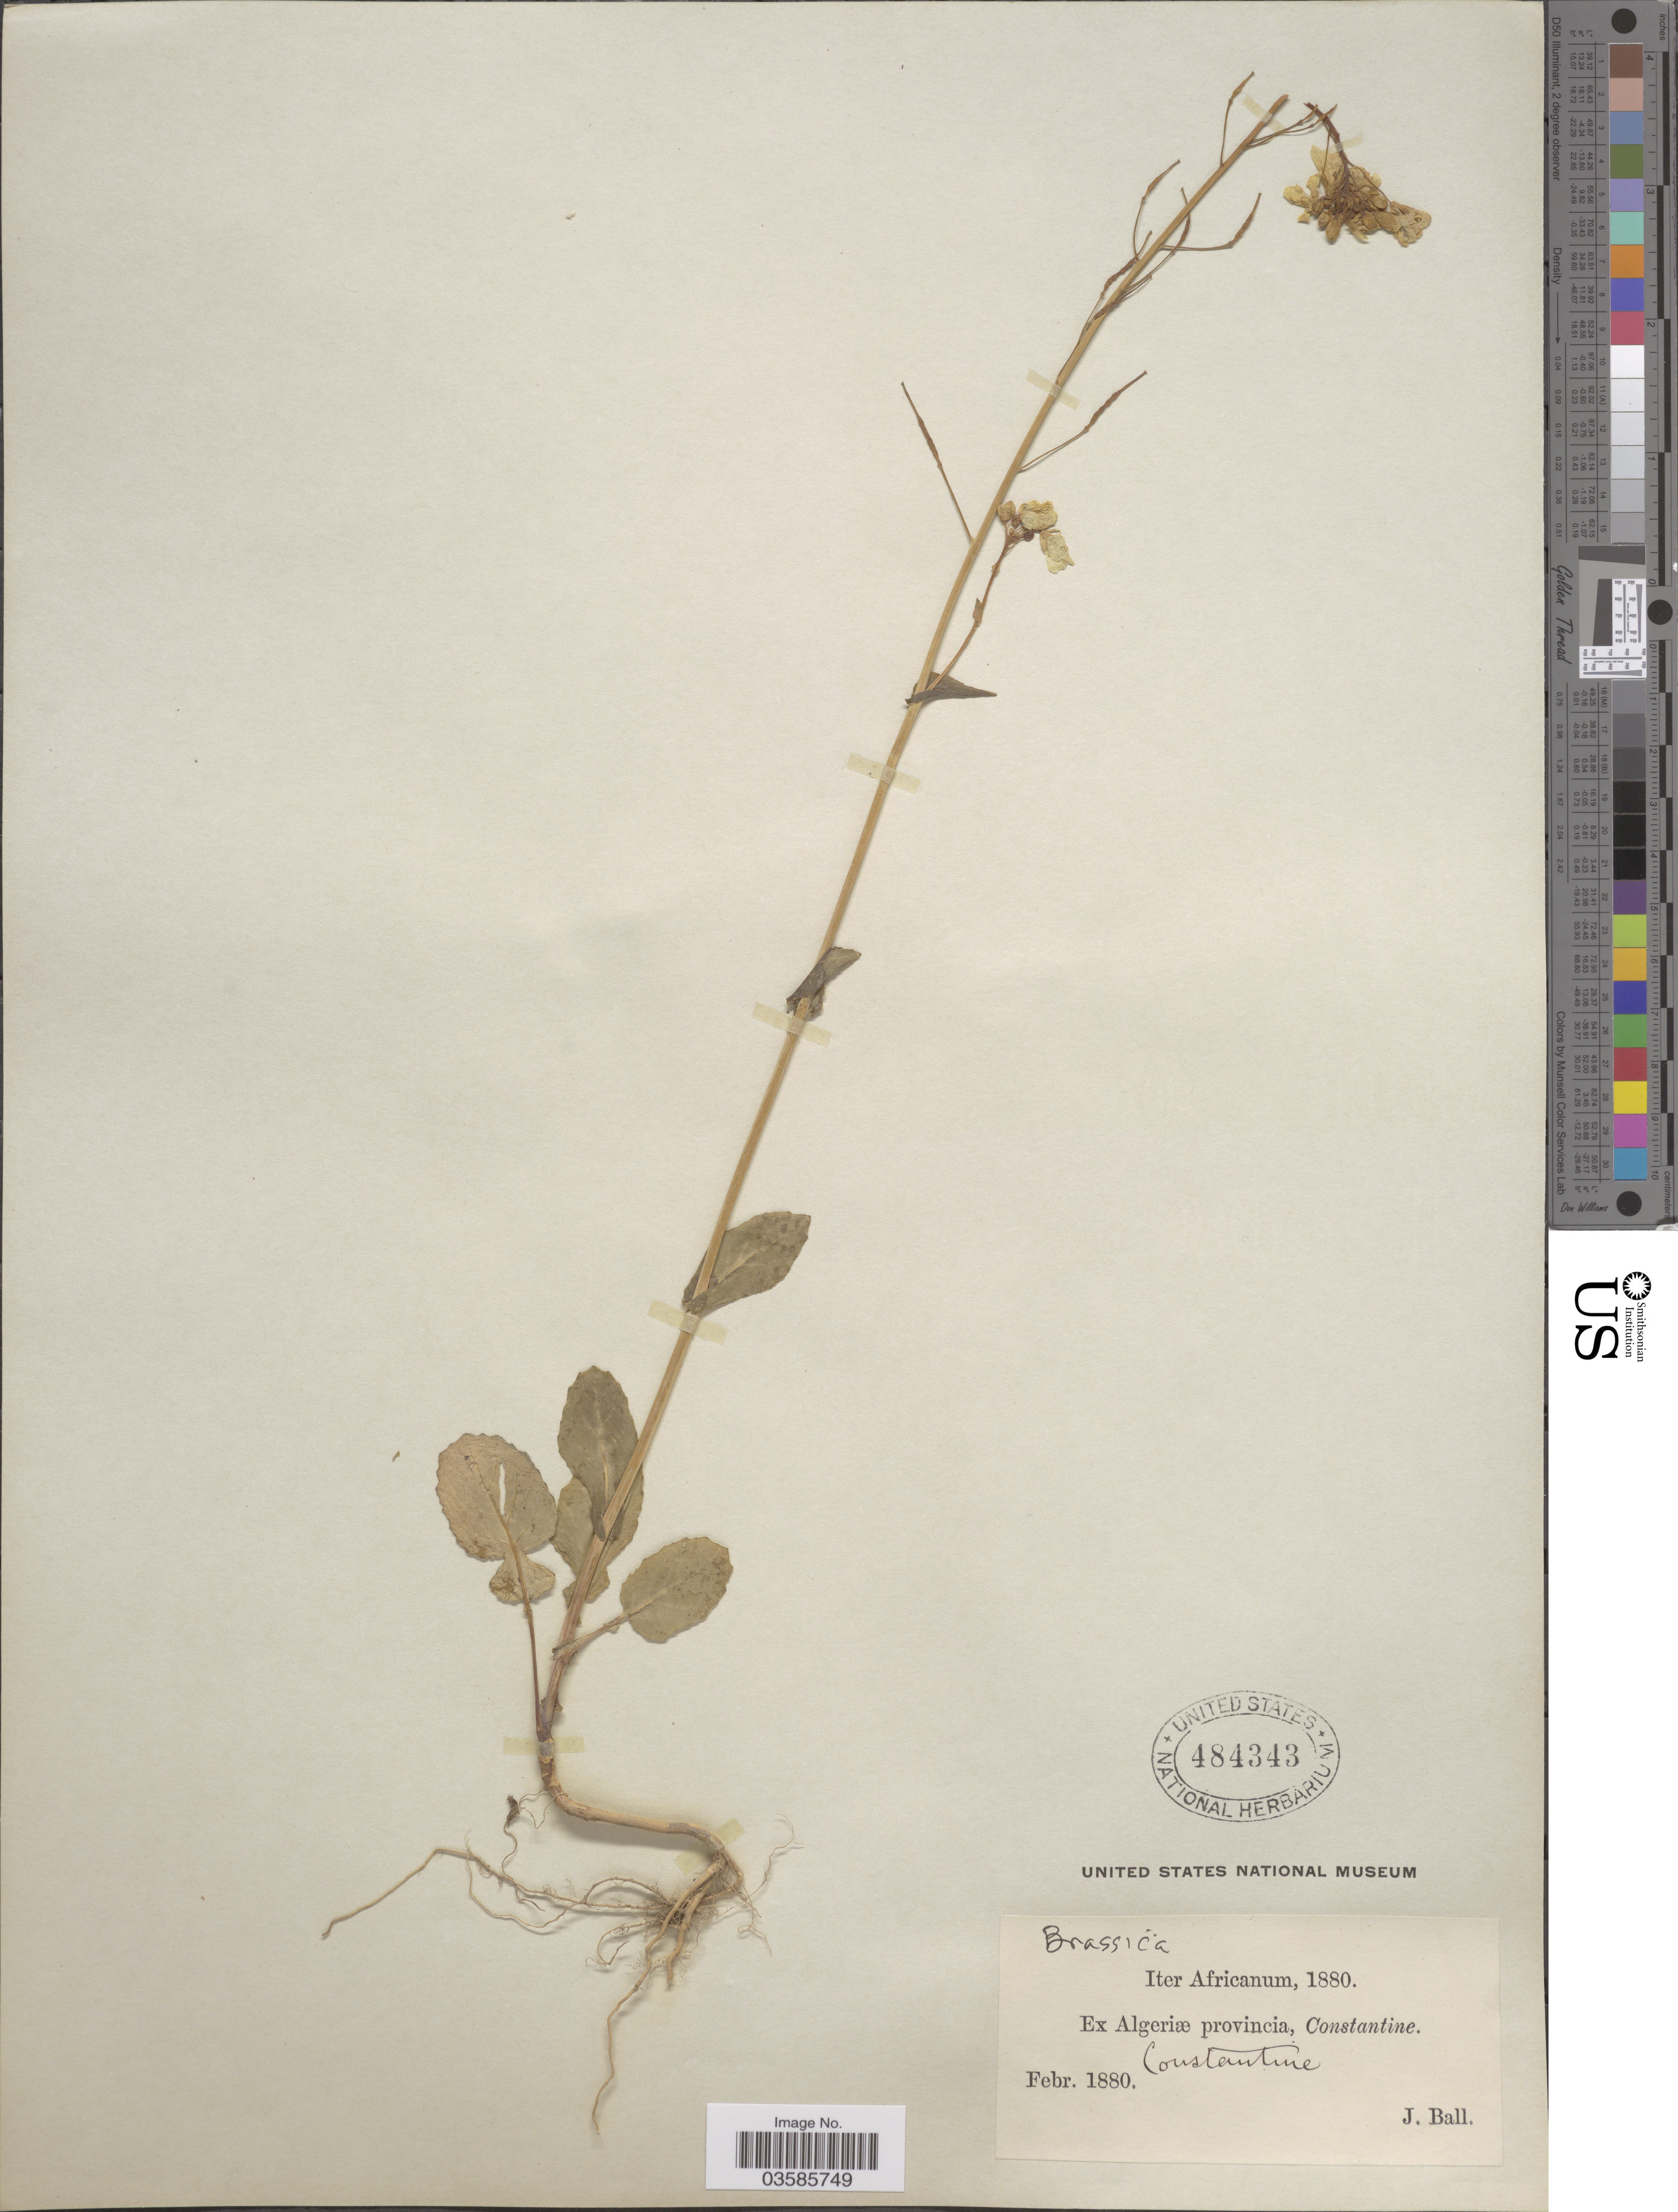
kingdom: Plantae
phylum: Tracheophyta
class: Magnoliopsida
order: Brassicales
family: Brassicaceae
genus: Brassica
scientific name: Brassica sp.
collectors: J. Ball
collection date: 1880-02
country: Algeria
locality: Ex Algeriæ provincia, Constantine.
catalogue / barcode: US 484343